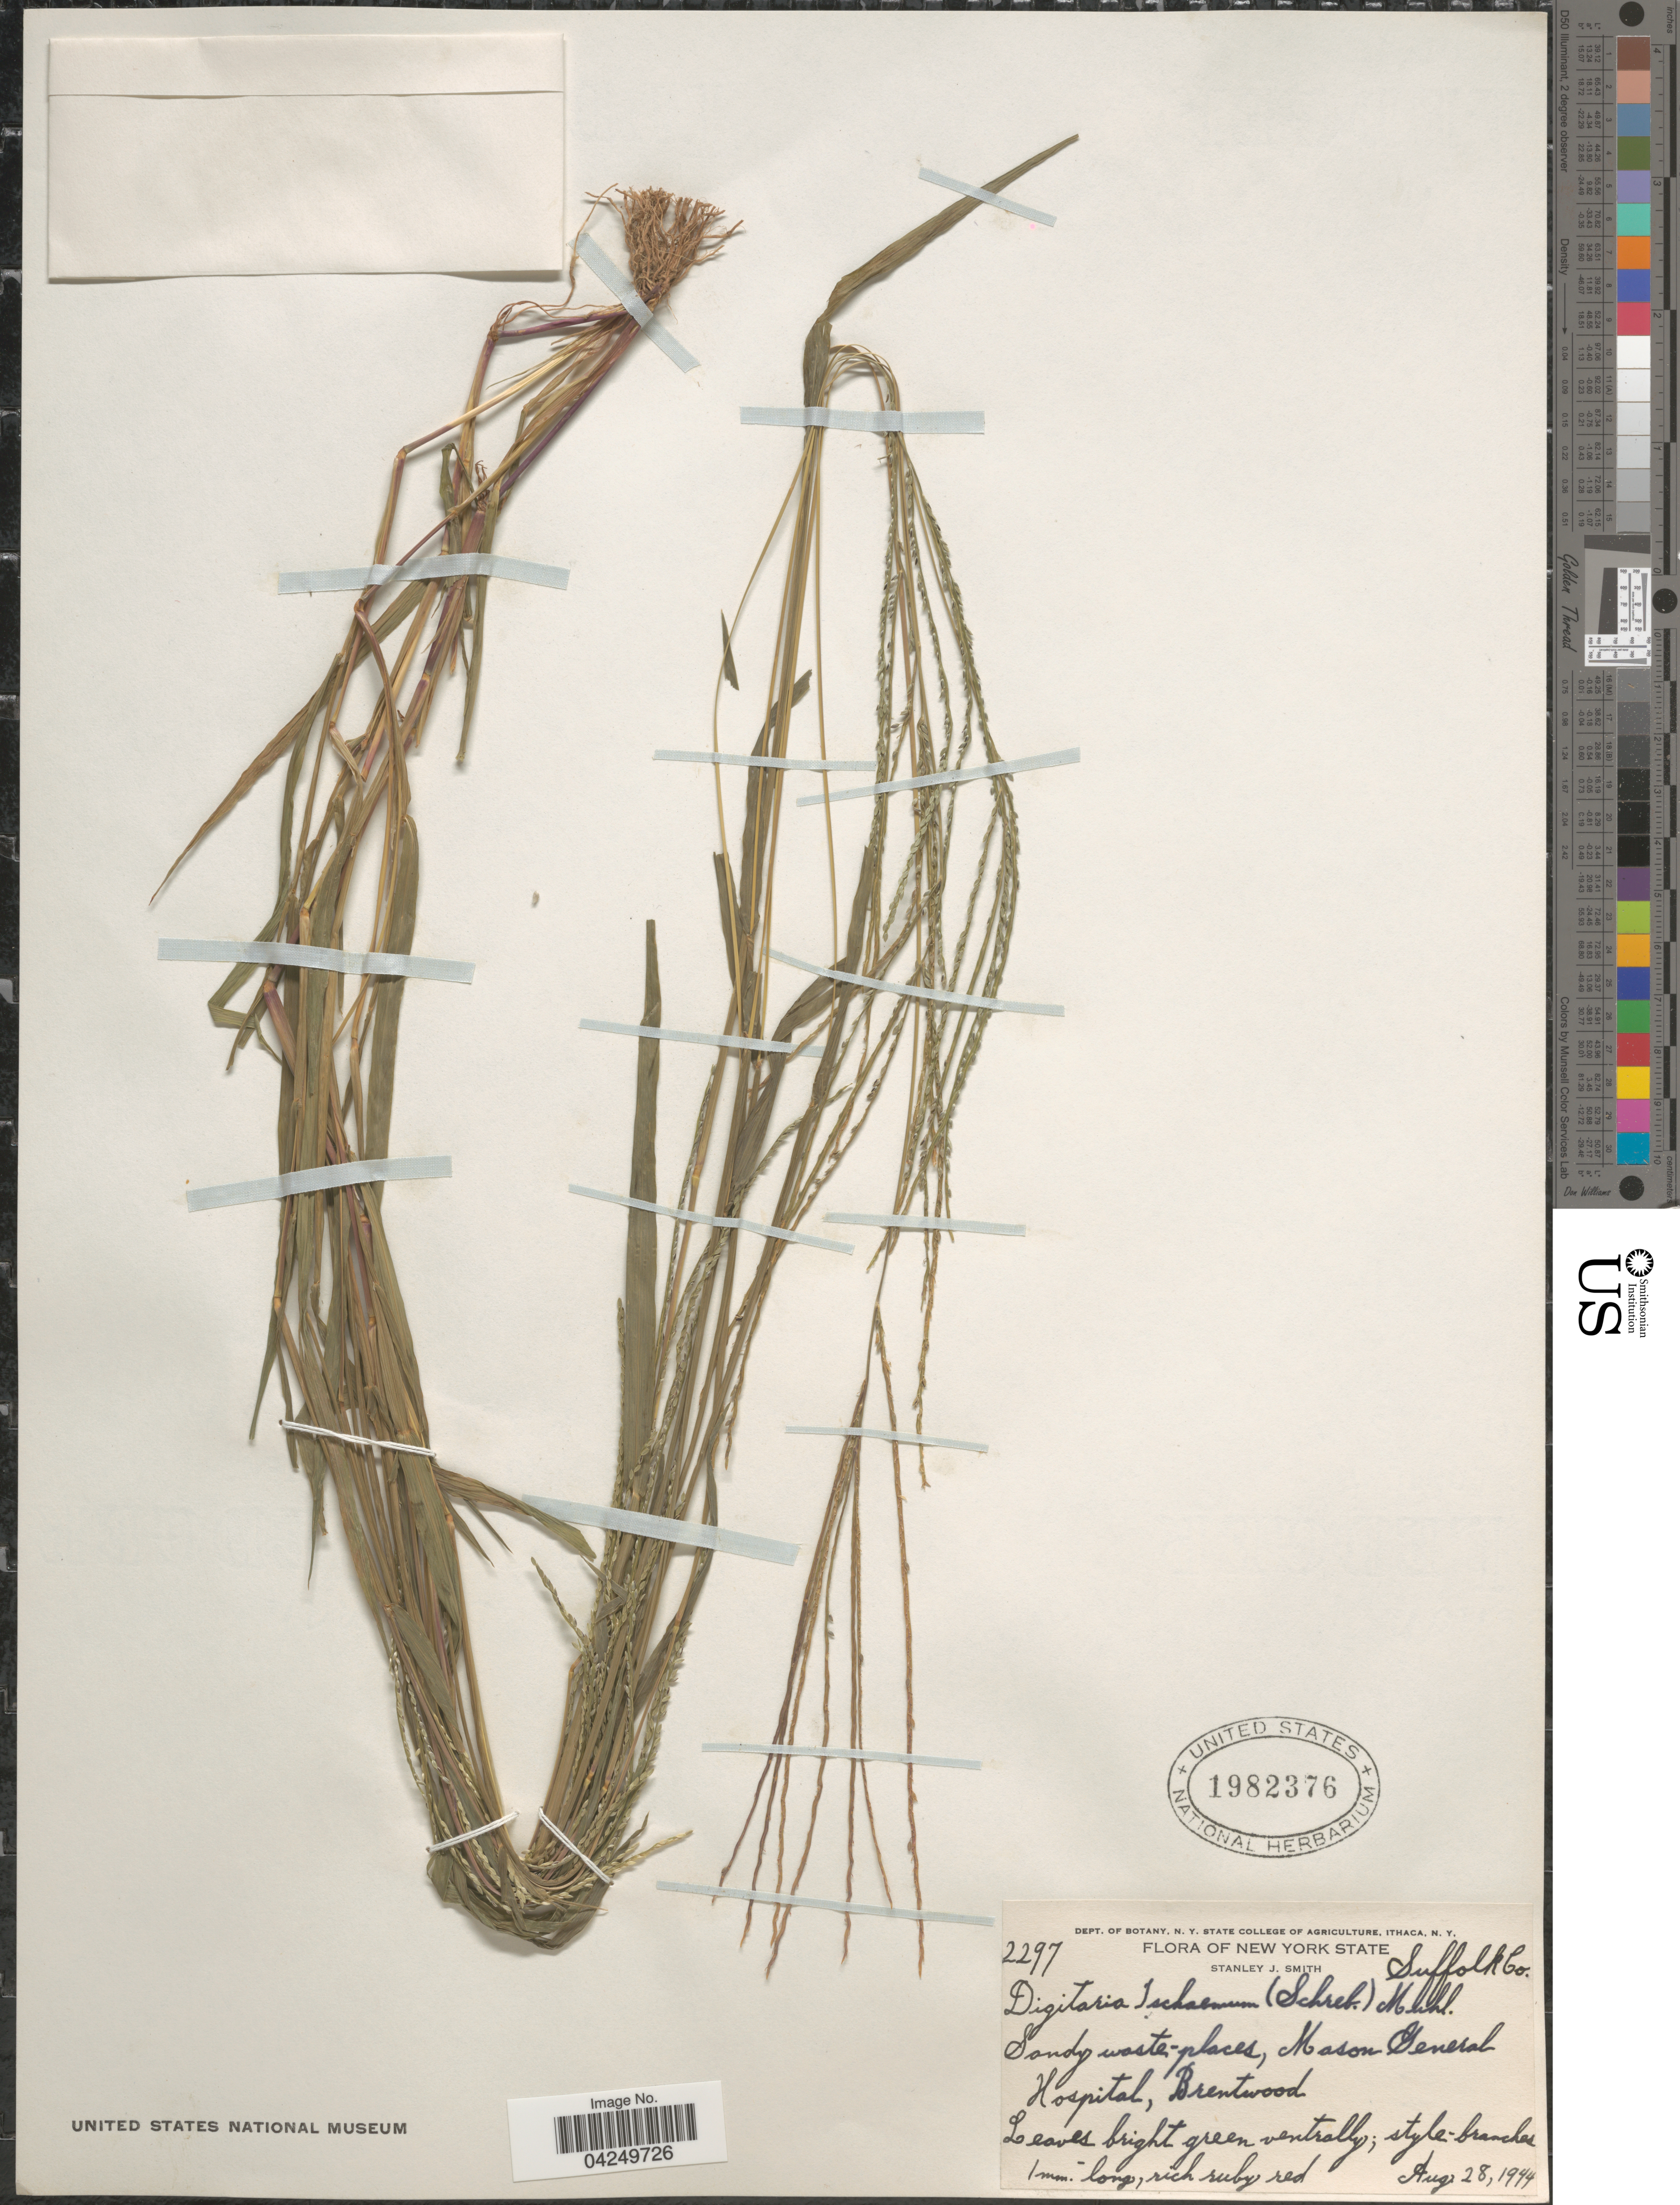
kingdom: Plantae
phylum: Tracheophyta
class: Liliopsida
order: Poales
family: Poaceae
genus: Digitaria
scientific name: Digitaria ischaemum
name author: (Schreber) Schreber ex Muhl.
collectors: S. Smith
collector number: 2297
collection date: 1944-08-28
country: United States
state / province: New York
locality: Suffolk Co. Sandy waste-places, Mason General Hospital, Brentwood.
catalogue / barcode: US 1982376